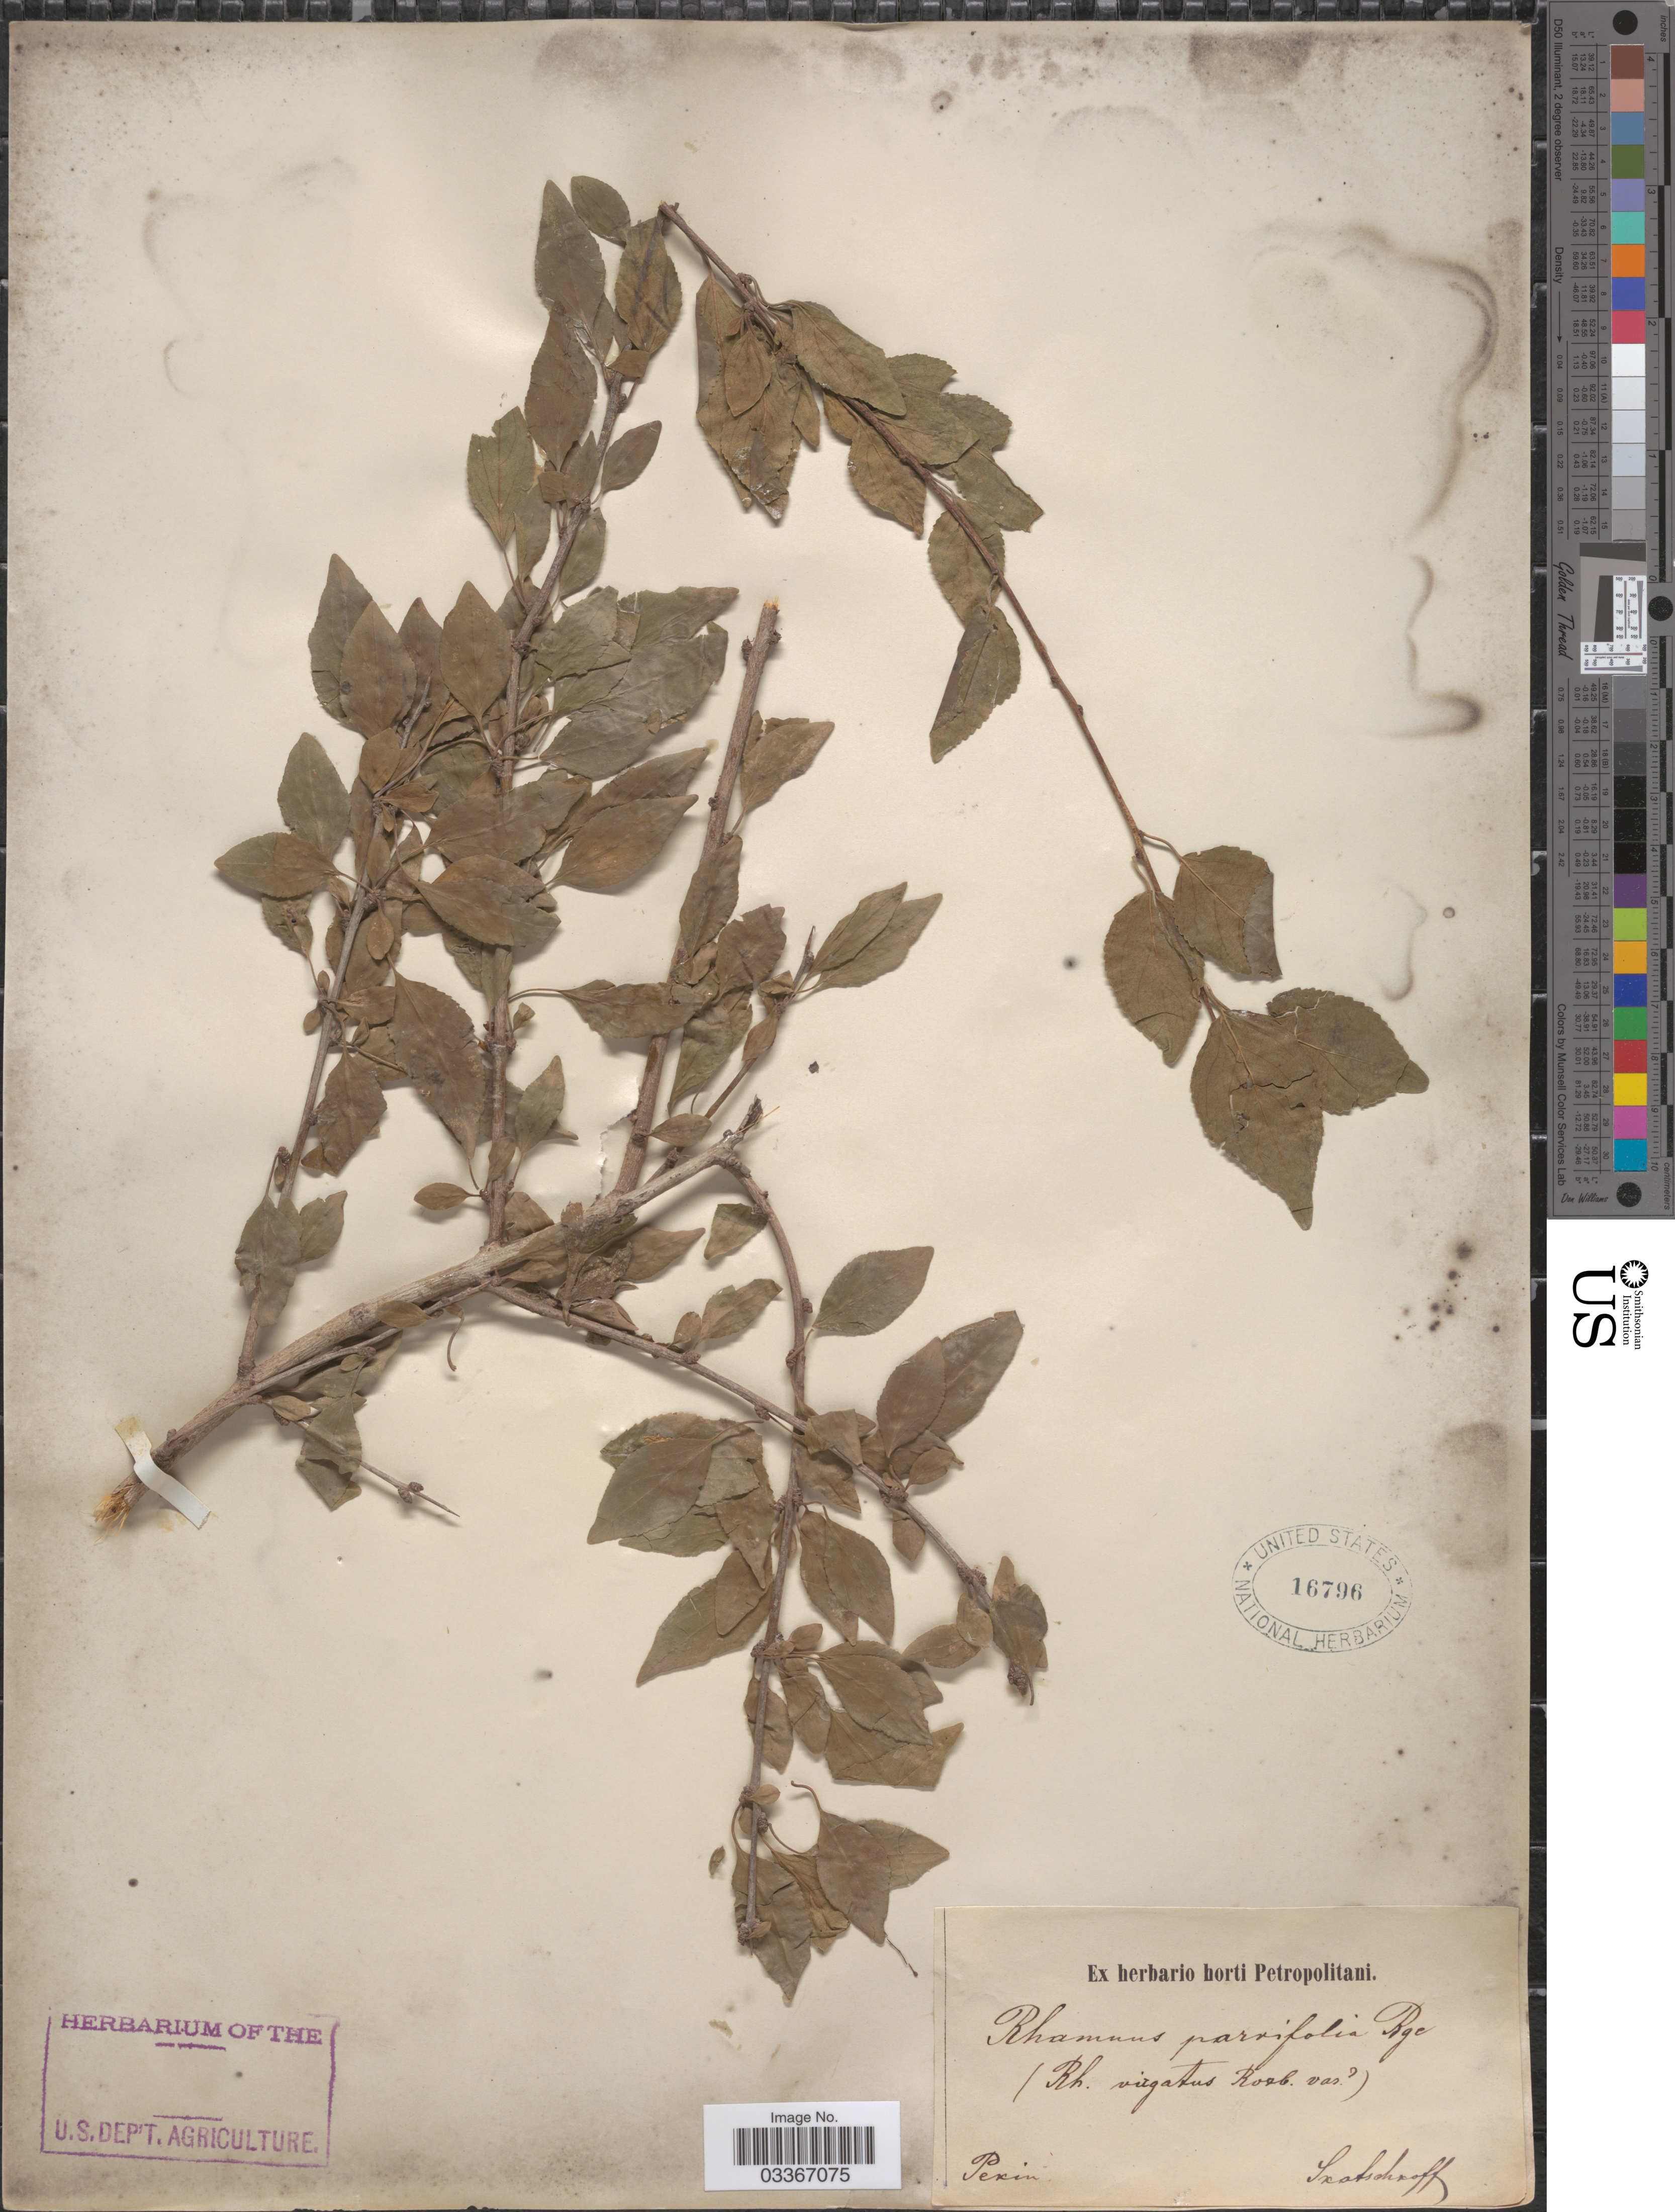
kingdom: Plantae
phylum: Tracheophyta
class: Magnoliopsida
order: Rosales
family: Rhamnaceae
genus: Rhamnus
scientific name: Rhamnus parvifolia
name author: Bunge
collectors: Skatschkoff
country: China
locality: Pekin.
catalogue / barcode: US 16796